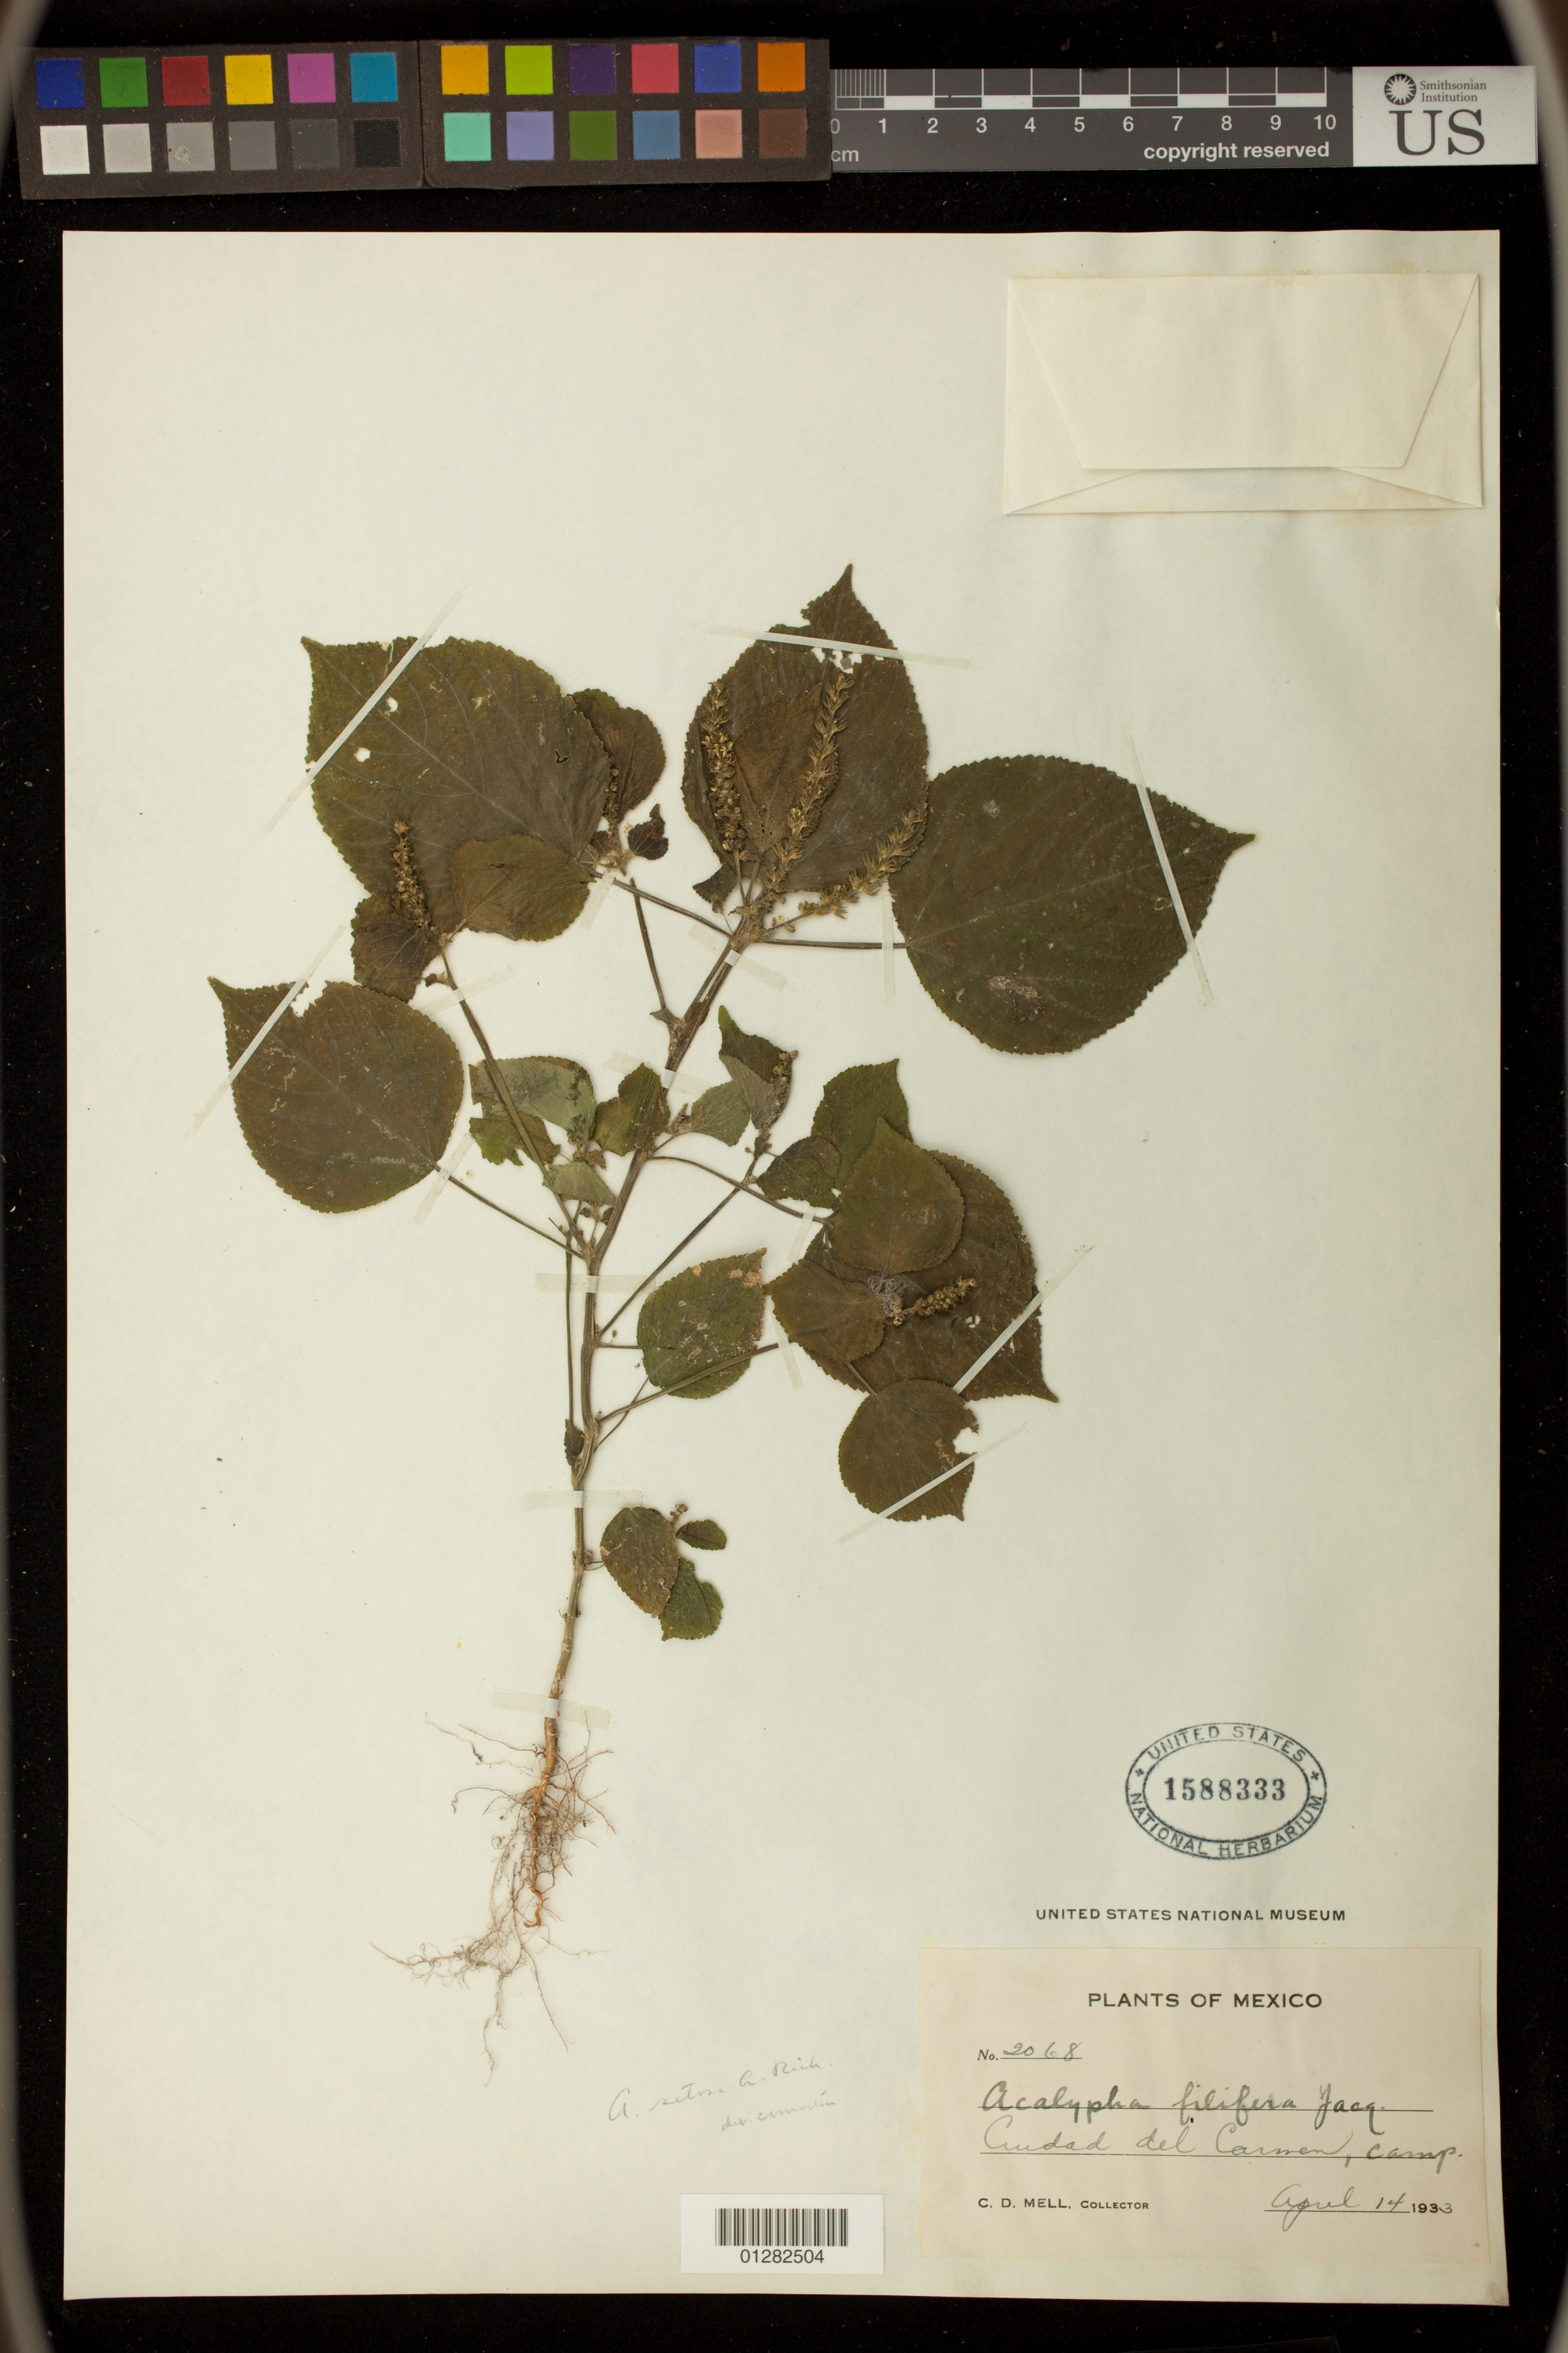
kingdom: Plantae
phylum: Tracheophyta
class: Magnoliopsida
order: Malpighiales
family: Euphorbiaceae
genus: Acalypha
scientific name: Acalypha setosa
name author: A. Rich.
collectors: R. McVaugh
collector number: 2068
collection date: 1933-04-14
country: Mexico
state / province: Campeche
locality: Ciudad del Carmen, camp.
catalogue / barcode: US 1588333